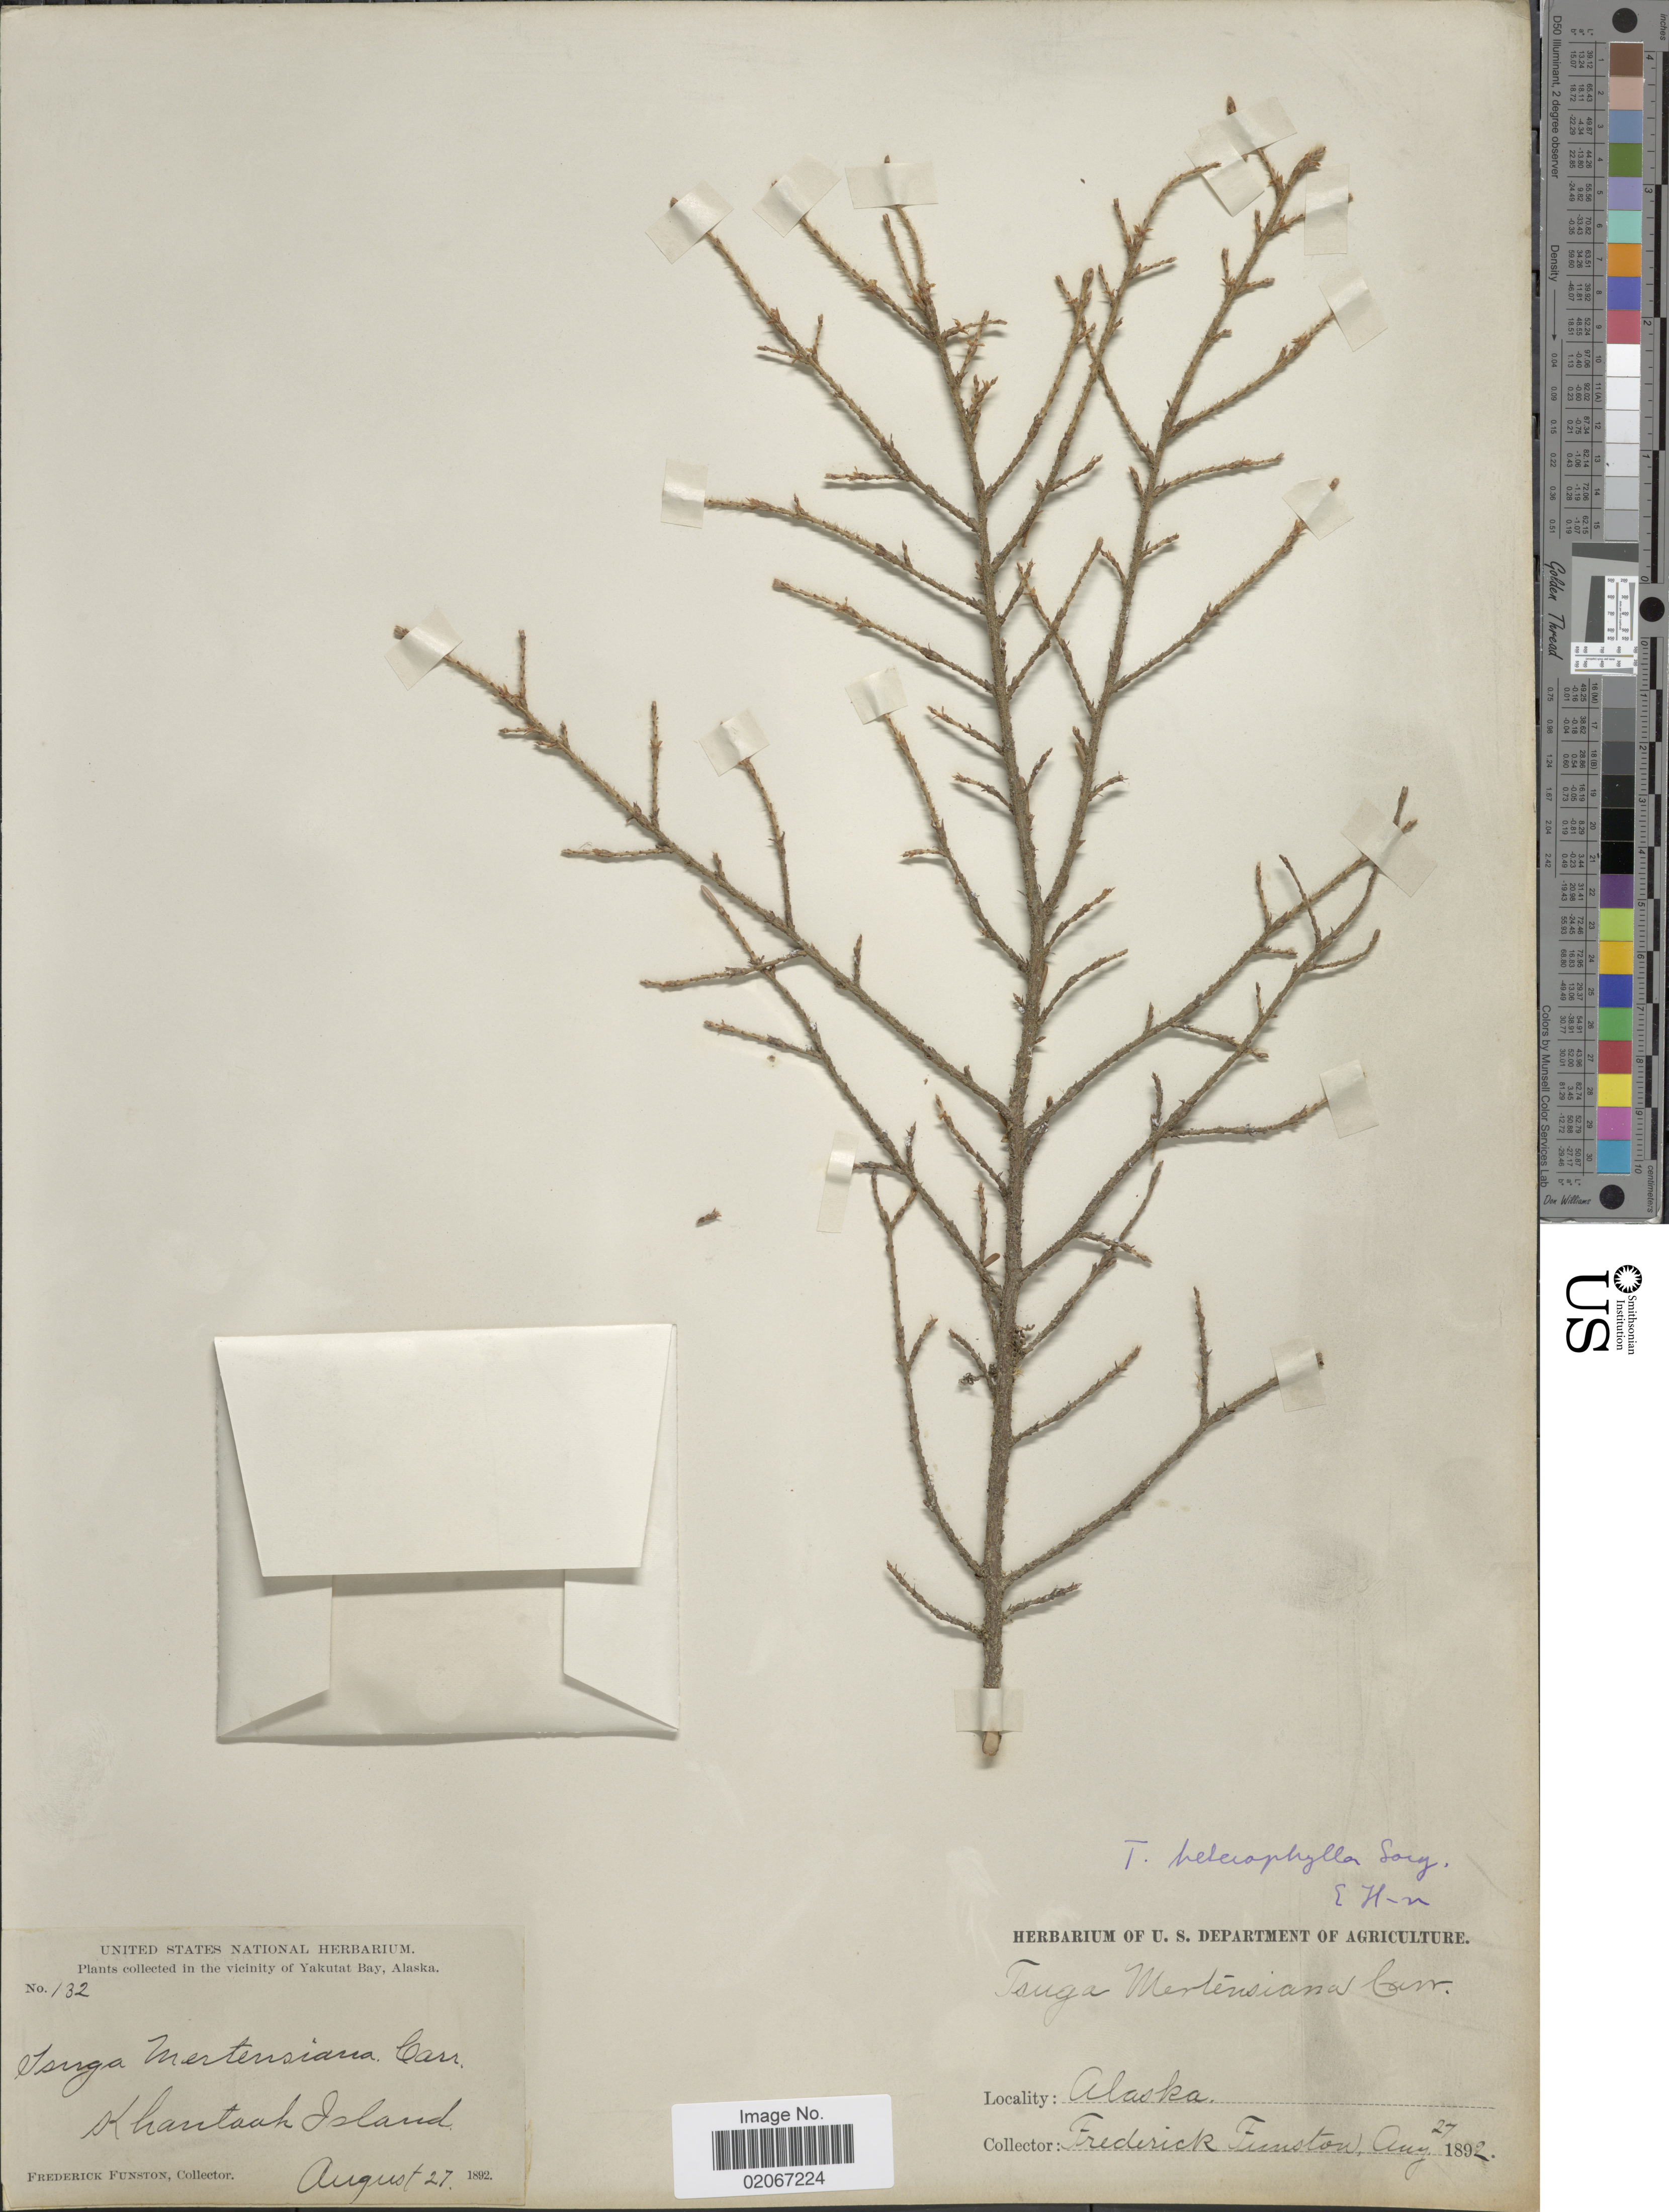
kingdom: Plantae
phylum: Tracheophyta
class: Pinopsida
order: Pinales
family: Pinaceae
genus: Tsuga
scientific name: Tsuga heterophylla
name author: (Raf.) Sarg.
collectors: F. Funston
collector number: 132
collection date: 1892-08-27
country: United States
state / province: Alaska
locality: In the vicinity of Yakutat Bay, Khantaak Island